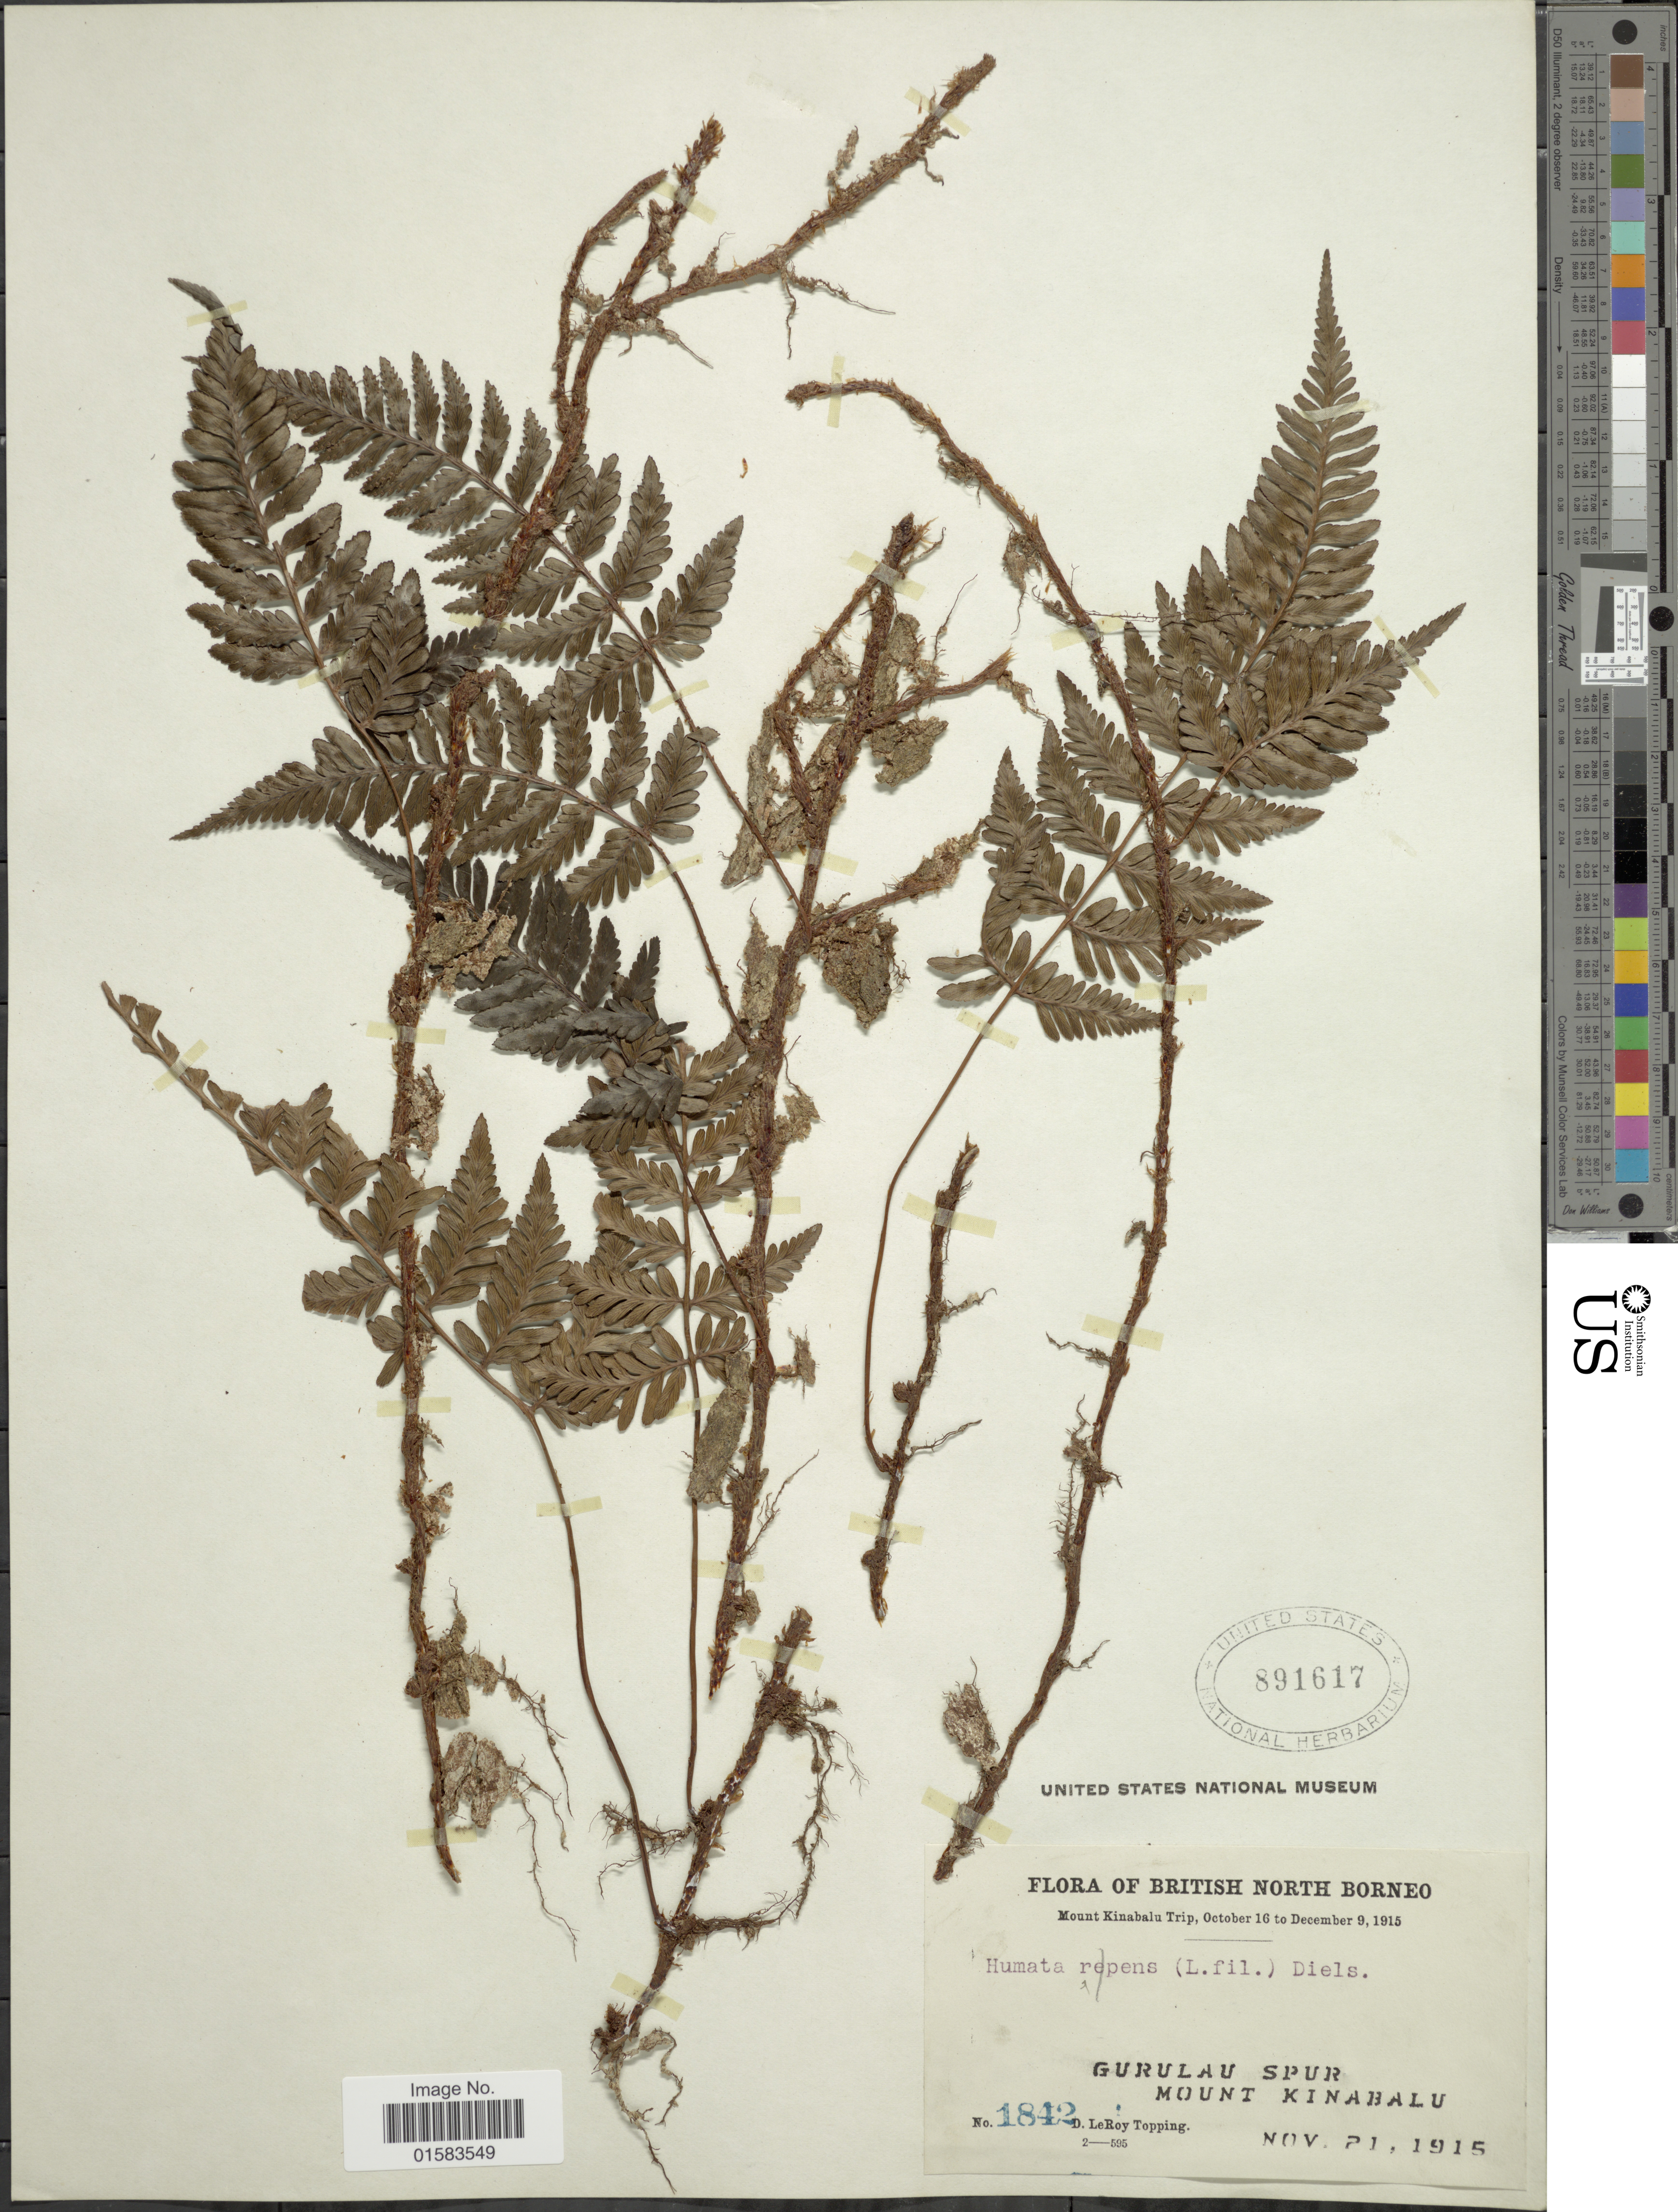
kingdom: Plantae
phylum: Tracheophyta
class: Polypodiopsida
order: Polypodiales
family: Davalliaceae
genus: Davallia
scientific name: Davallia sp.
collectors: D. L. Topping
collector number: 1842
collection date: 1951-11-21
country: Malaysia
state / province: Sabah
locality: Gurulau Spur, Mount Kinabalu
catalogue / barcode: US 891617